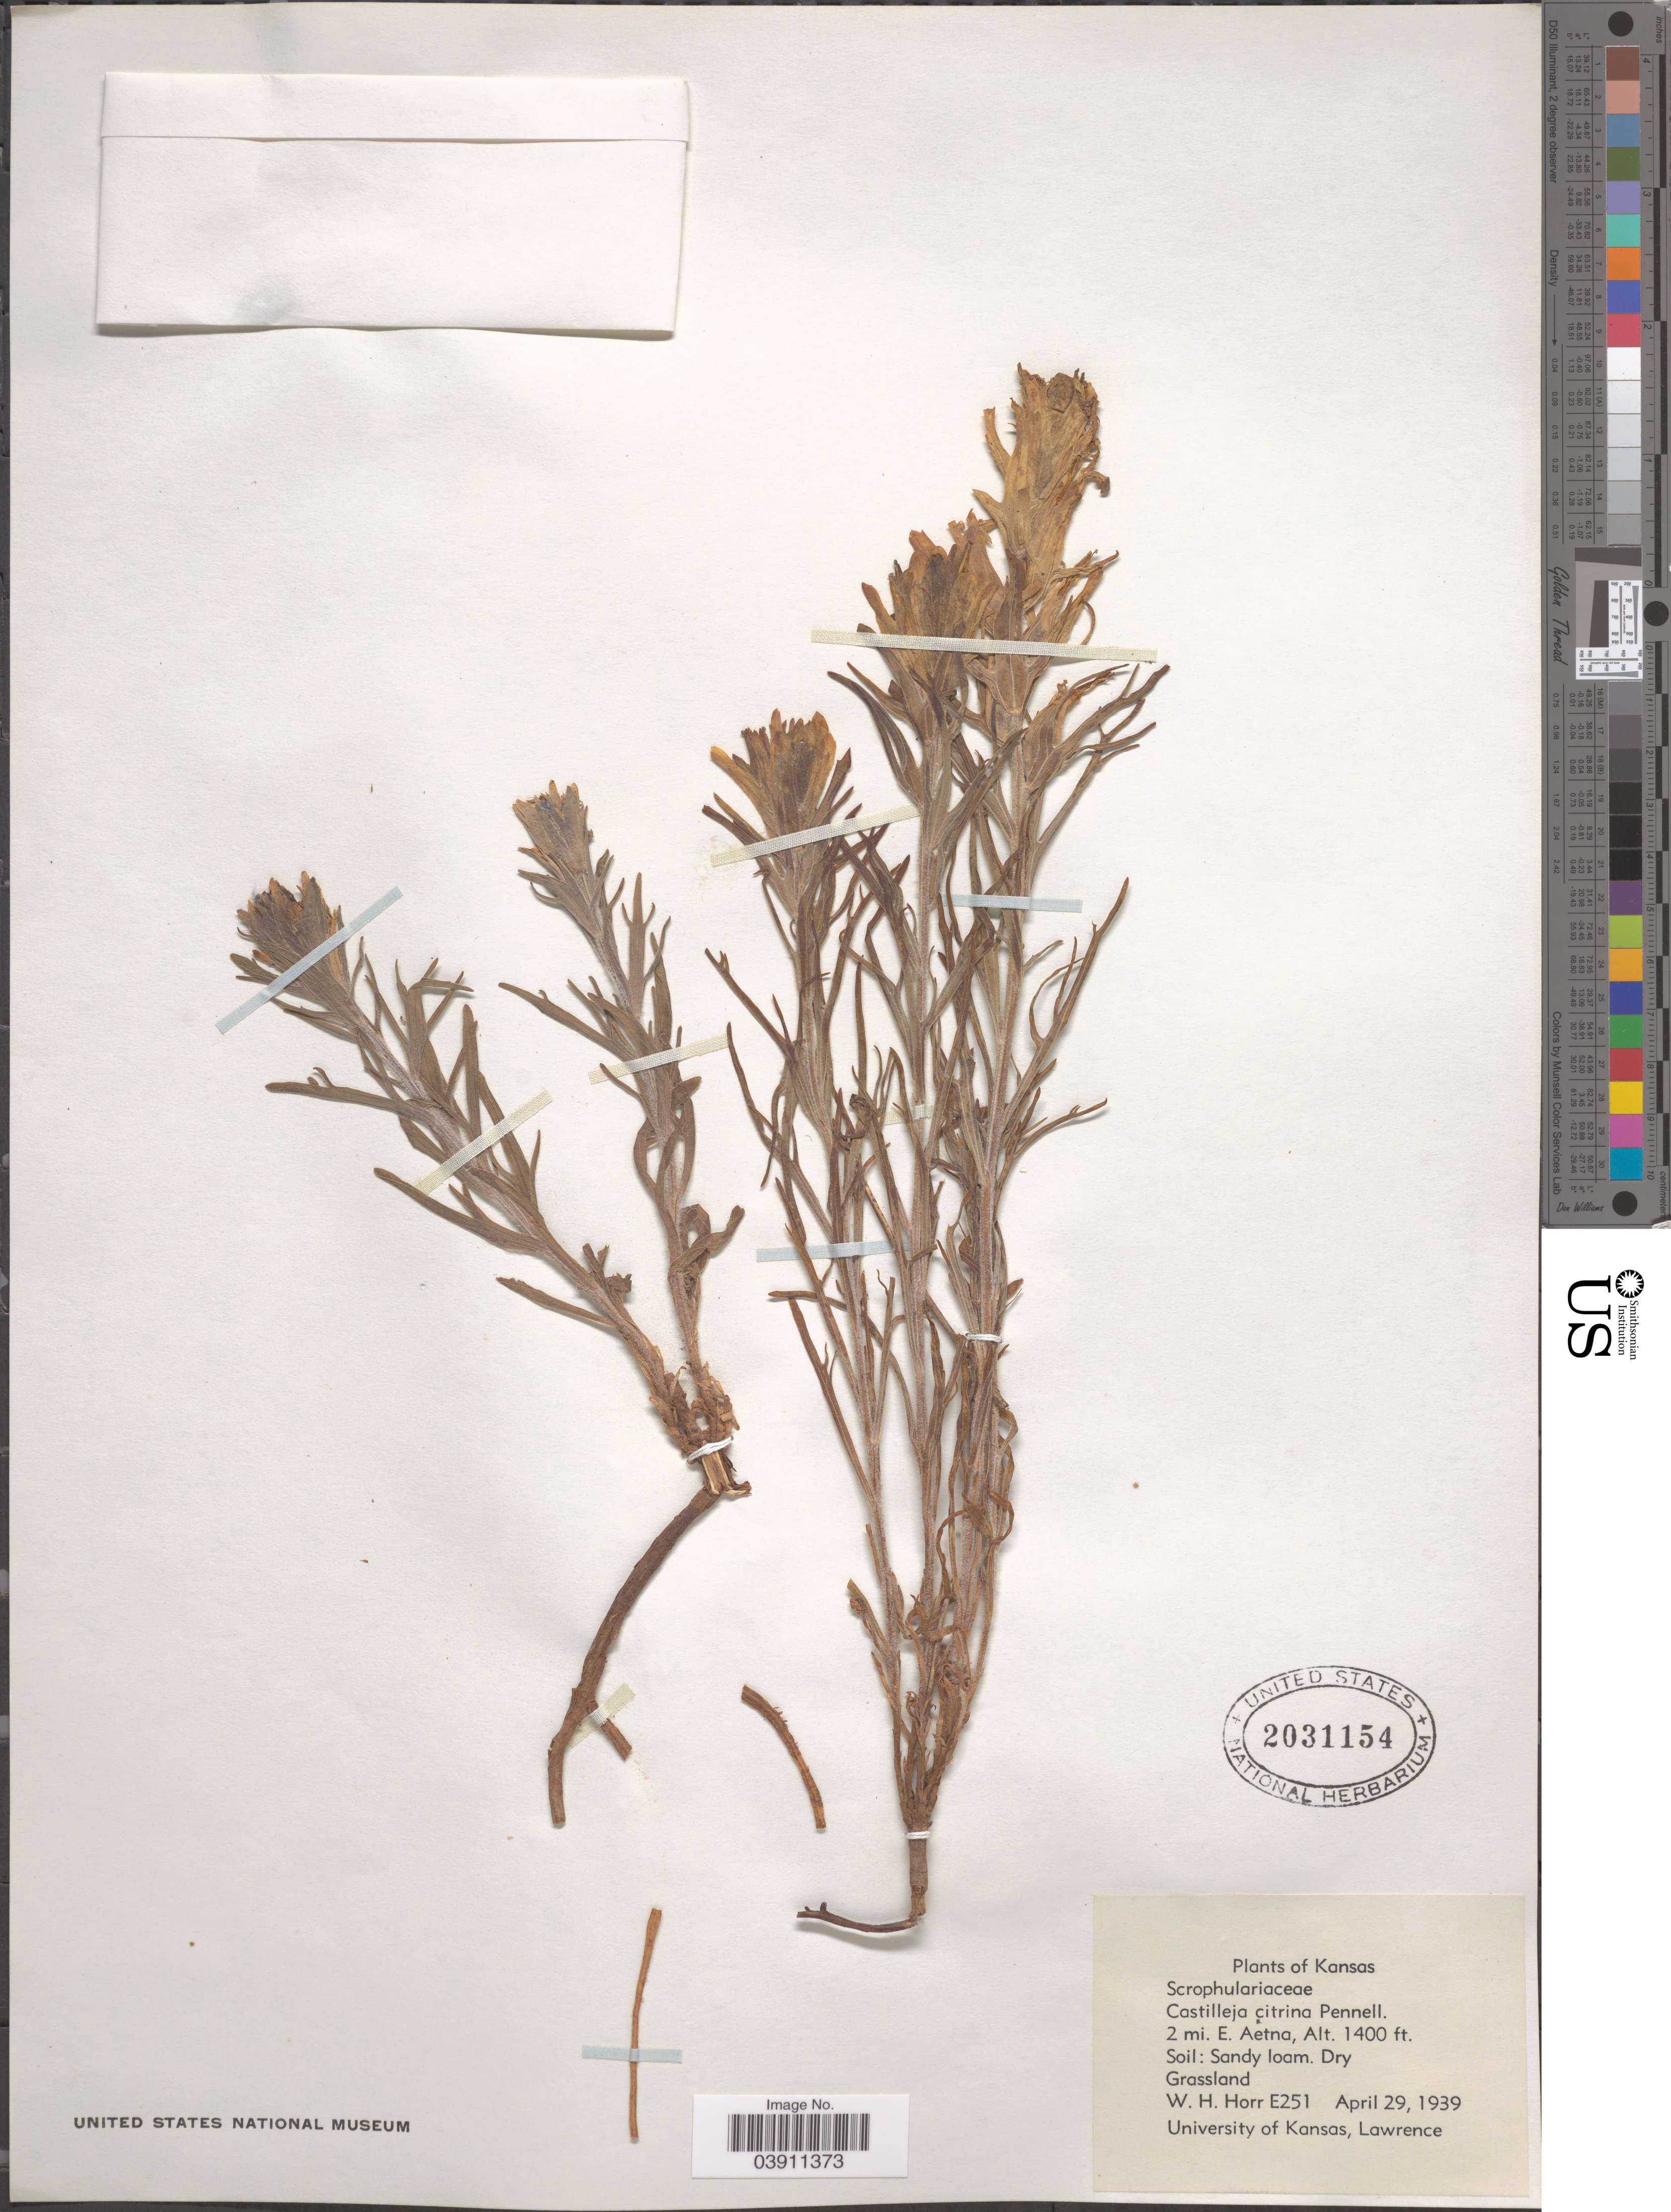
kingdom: Plantae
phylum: Tracheophyta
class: Magnoliopsida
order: Lamiales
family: Orobanchaceae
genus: Castilleja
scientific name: Castilleja citrina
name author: Pennell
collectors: W. H. Horr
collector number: E251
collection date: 1939-04-29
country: United States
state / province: Kansas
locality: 2 mi. E. Aetna.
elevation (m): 427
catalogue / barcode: US 2031154